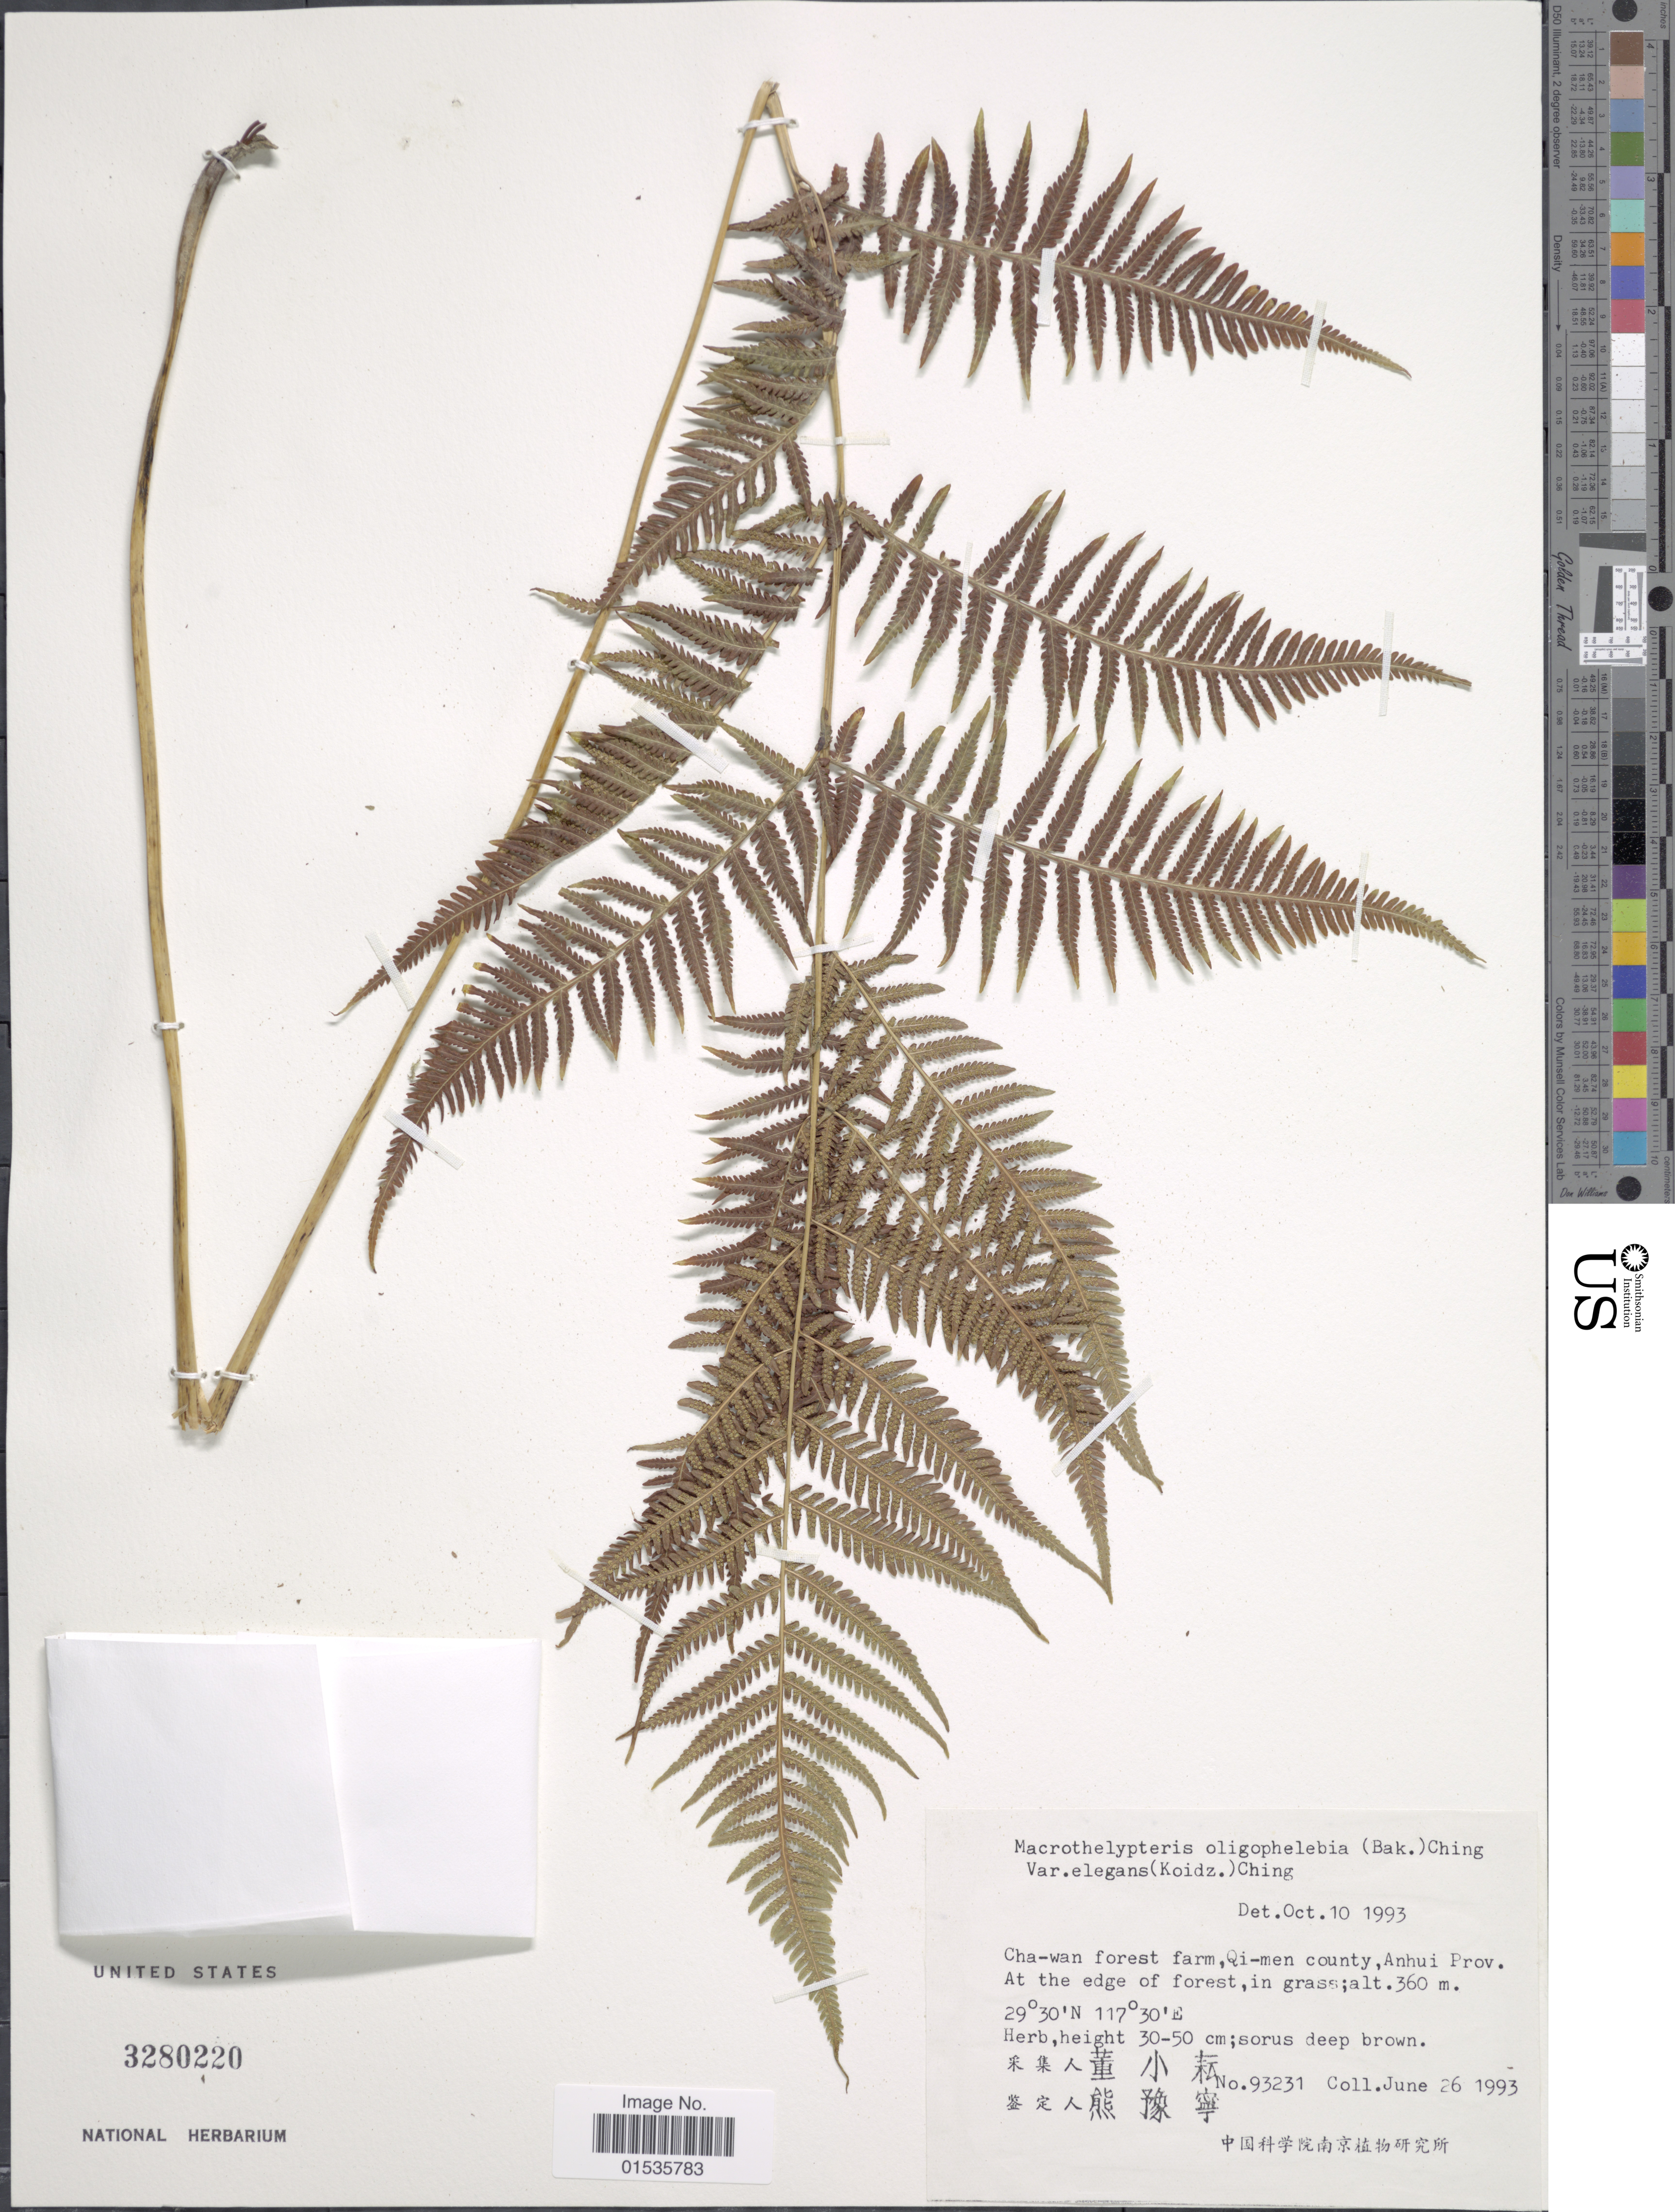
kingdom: Plantae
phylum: Tracheophyta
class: Polypodiopsida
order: Polypodiales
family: Thelypteridaceae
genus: Macrothelypteris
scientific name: Macrothelypteris oligophlebia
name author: (Baker) Ching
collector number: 93231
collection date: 1993-06-26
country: China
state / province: Anhui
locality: Cha-wan forest farm, Qi-men, county, Anhui Prov. At the edge of forest, in grass.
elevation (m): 360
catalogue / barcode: US 3280220